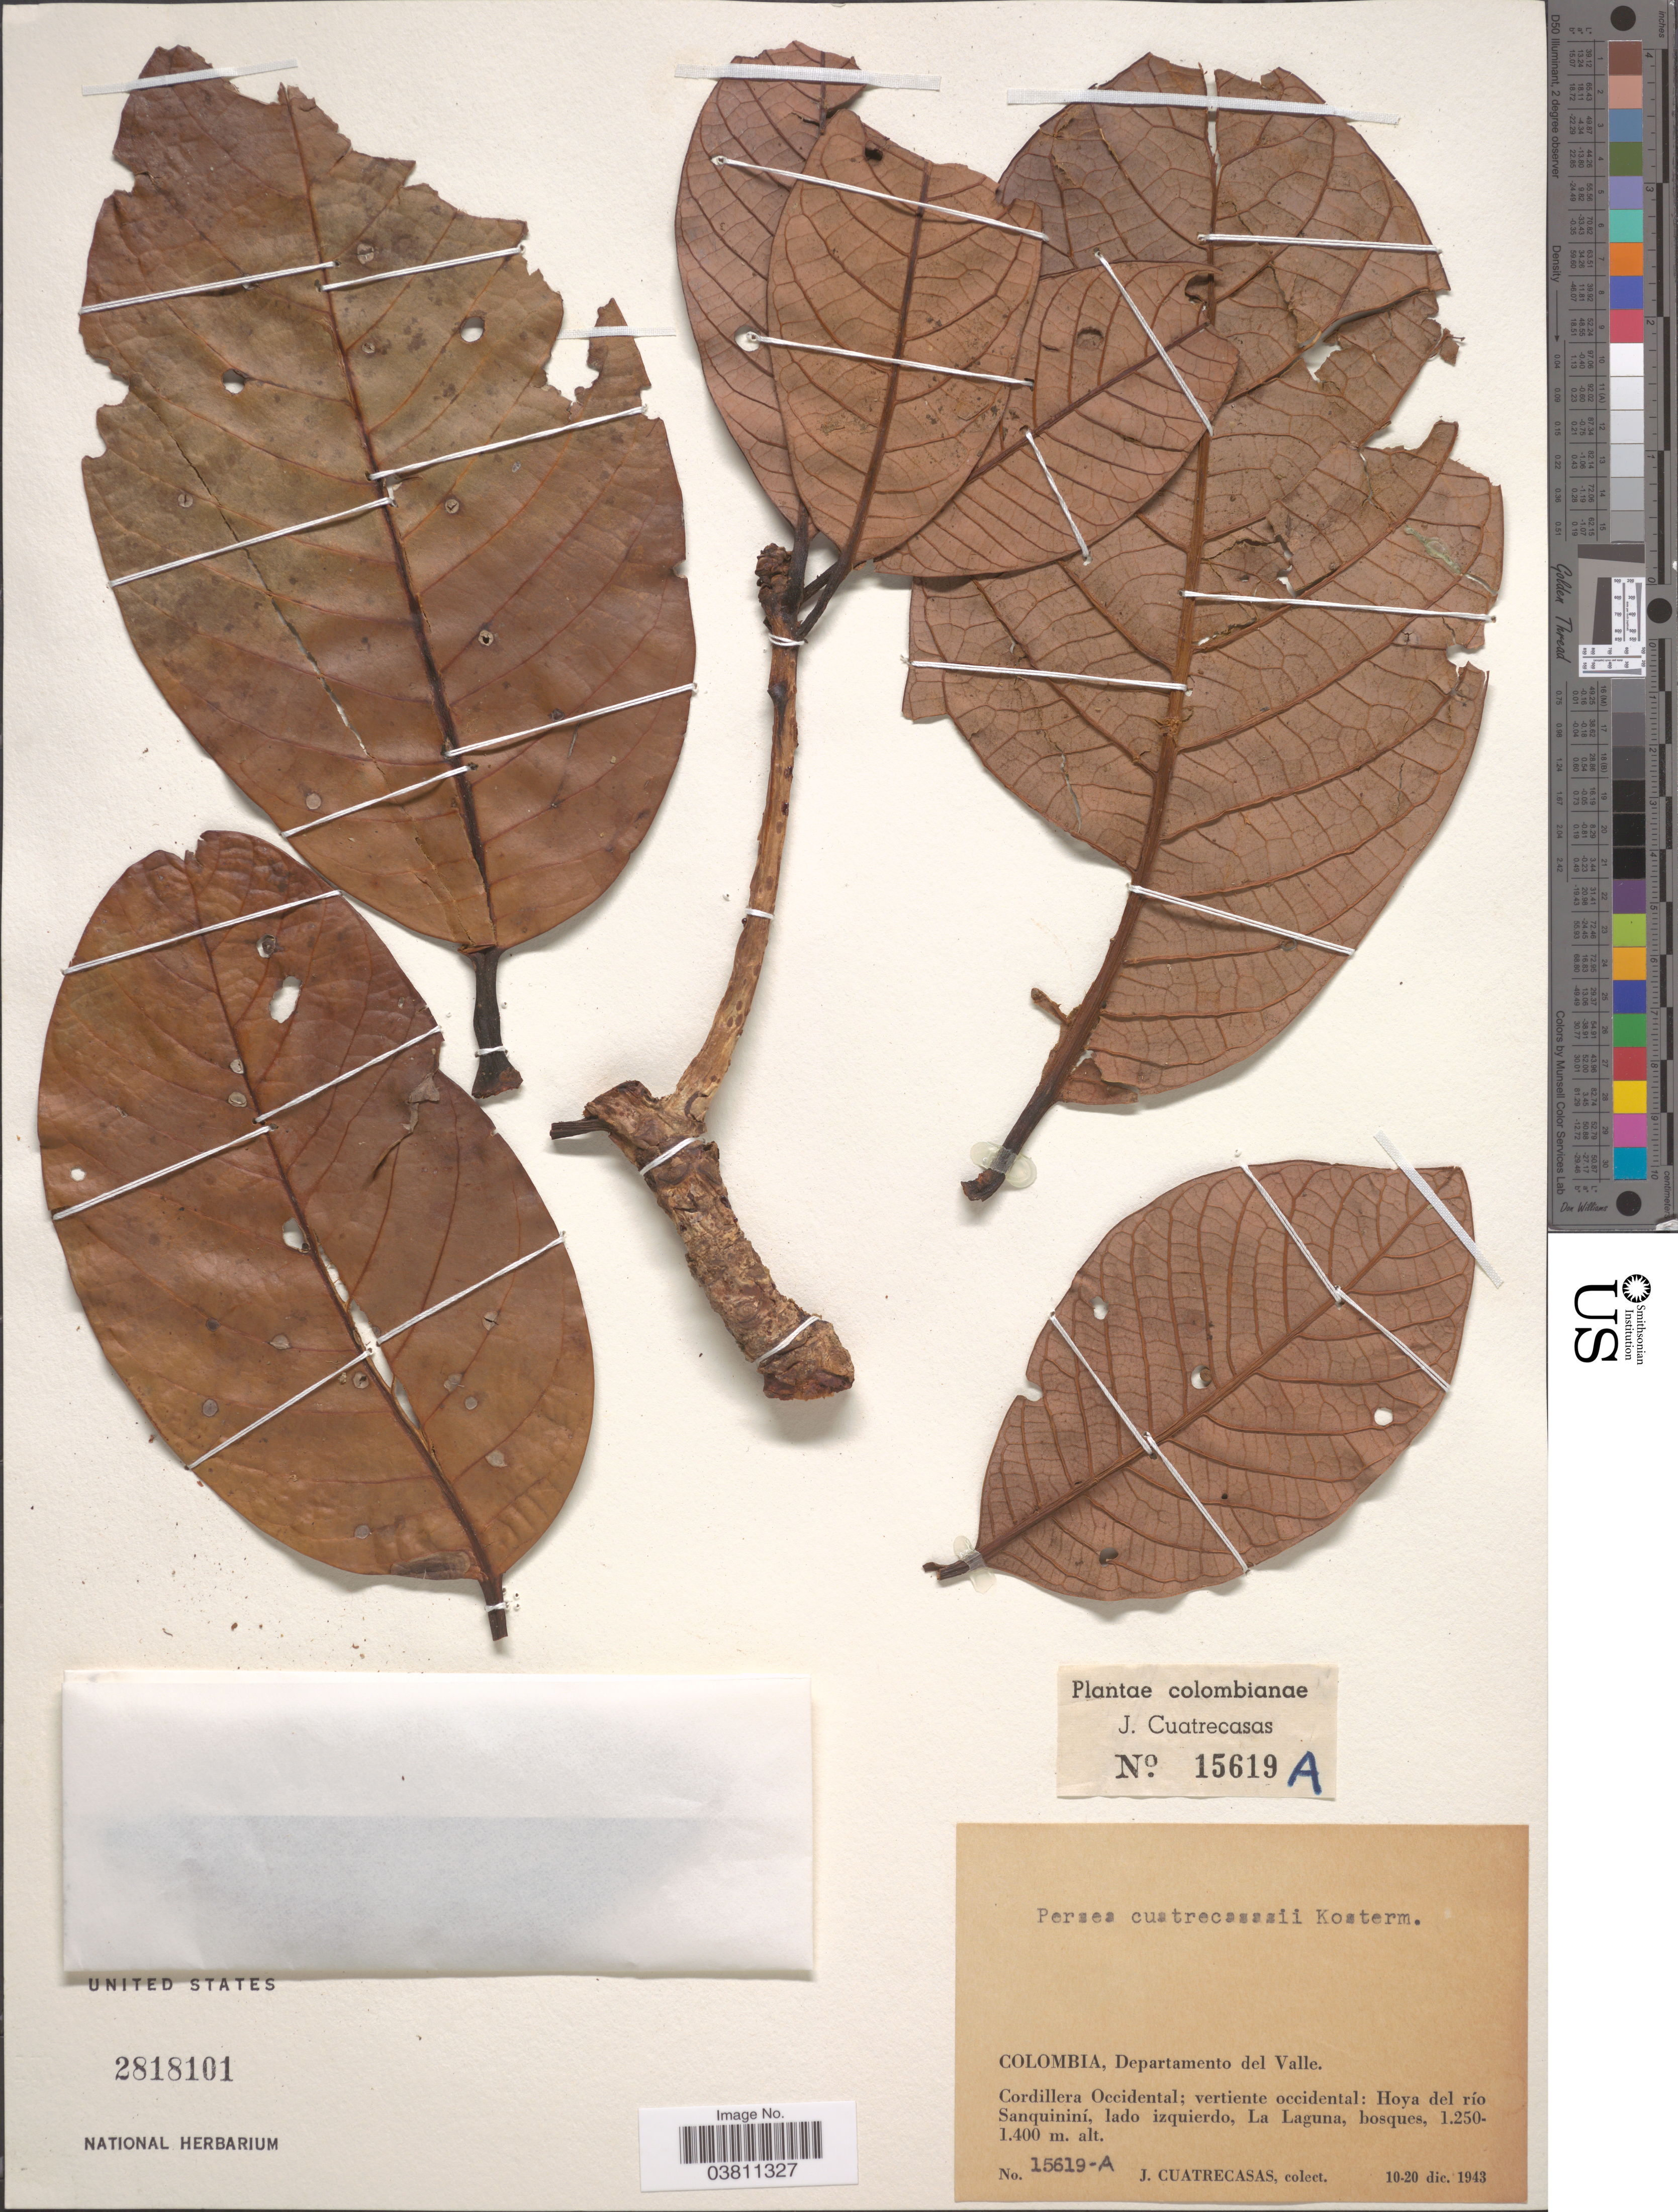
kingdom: Plantae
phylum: Tracheophyta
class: Magnoliopsida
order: Laurales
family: Lauraceae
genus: Persea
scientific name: Persea cuatrecasasii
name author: Kosterm.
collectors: J. Cuatrecasas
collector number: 15619-A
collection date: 1943-12-10/1943-12-20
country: Colombia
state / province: Valle del Cauca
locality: Departamento del Valle. Cordillera Occidental; vertiente occidental: Hoya del río Sanquininí, lado izquierdo, La Laguna.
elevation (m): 1250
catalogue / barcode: US 2818101